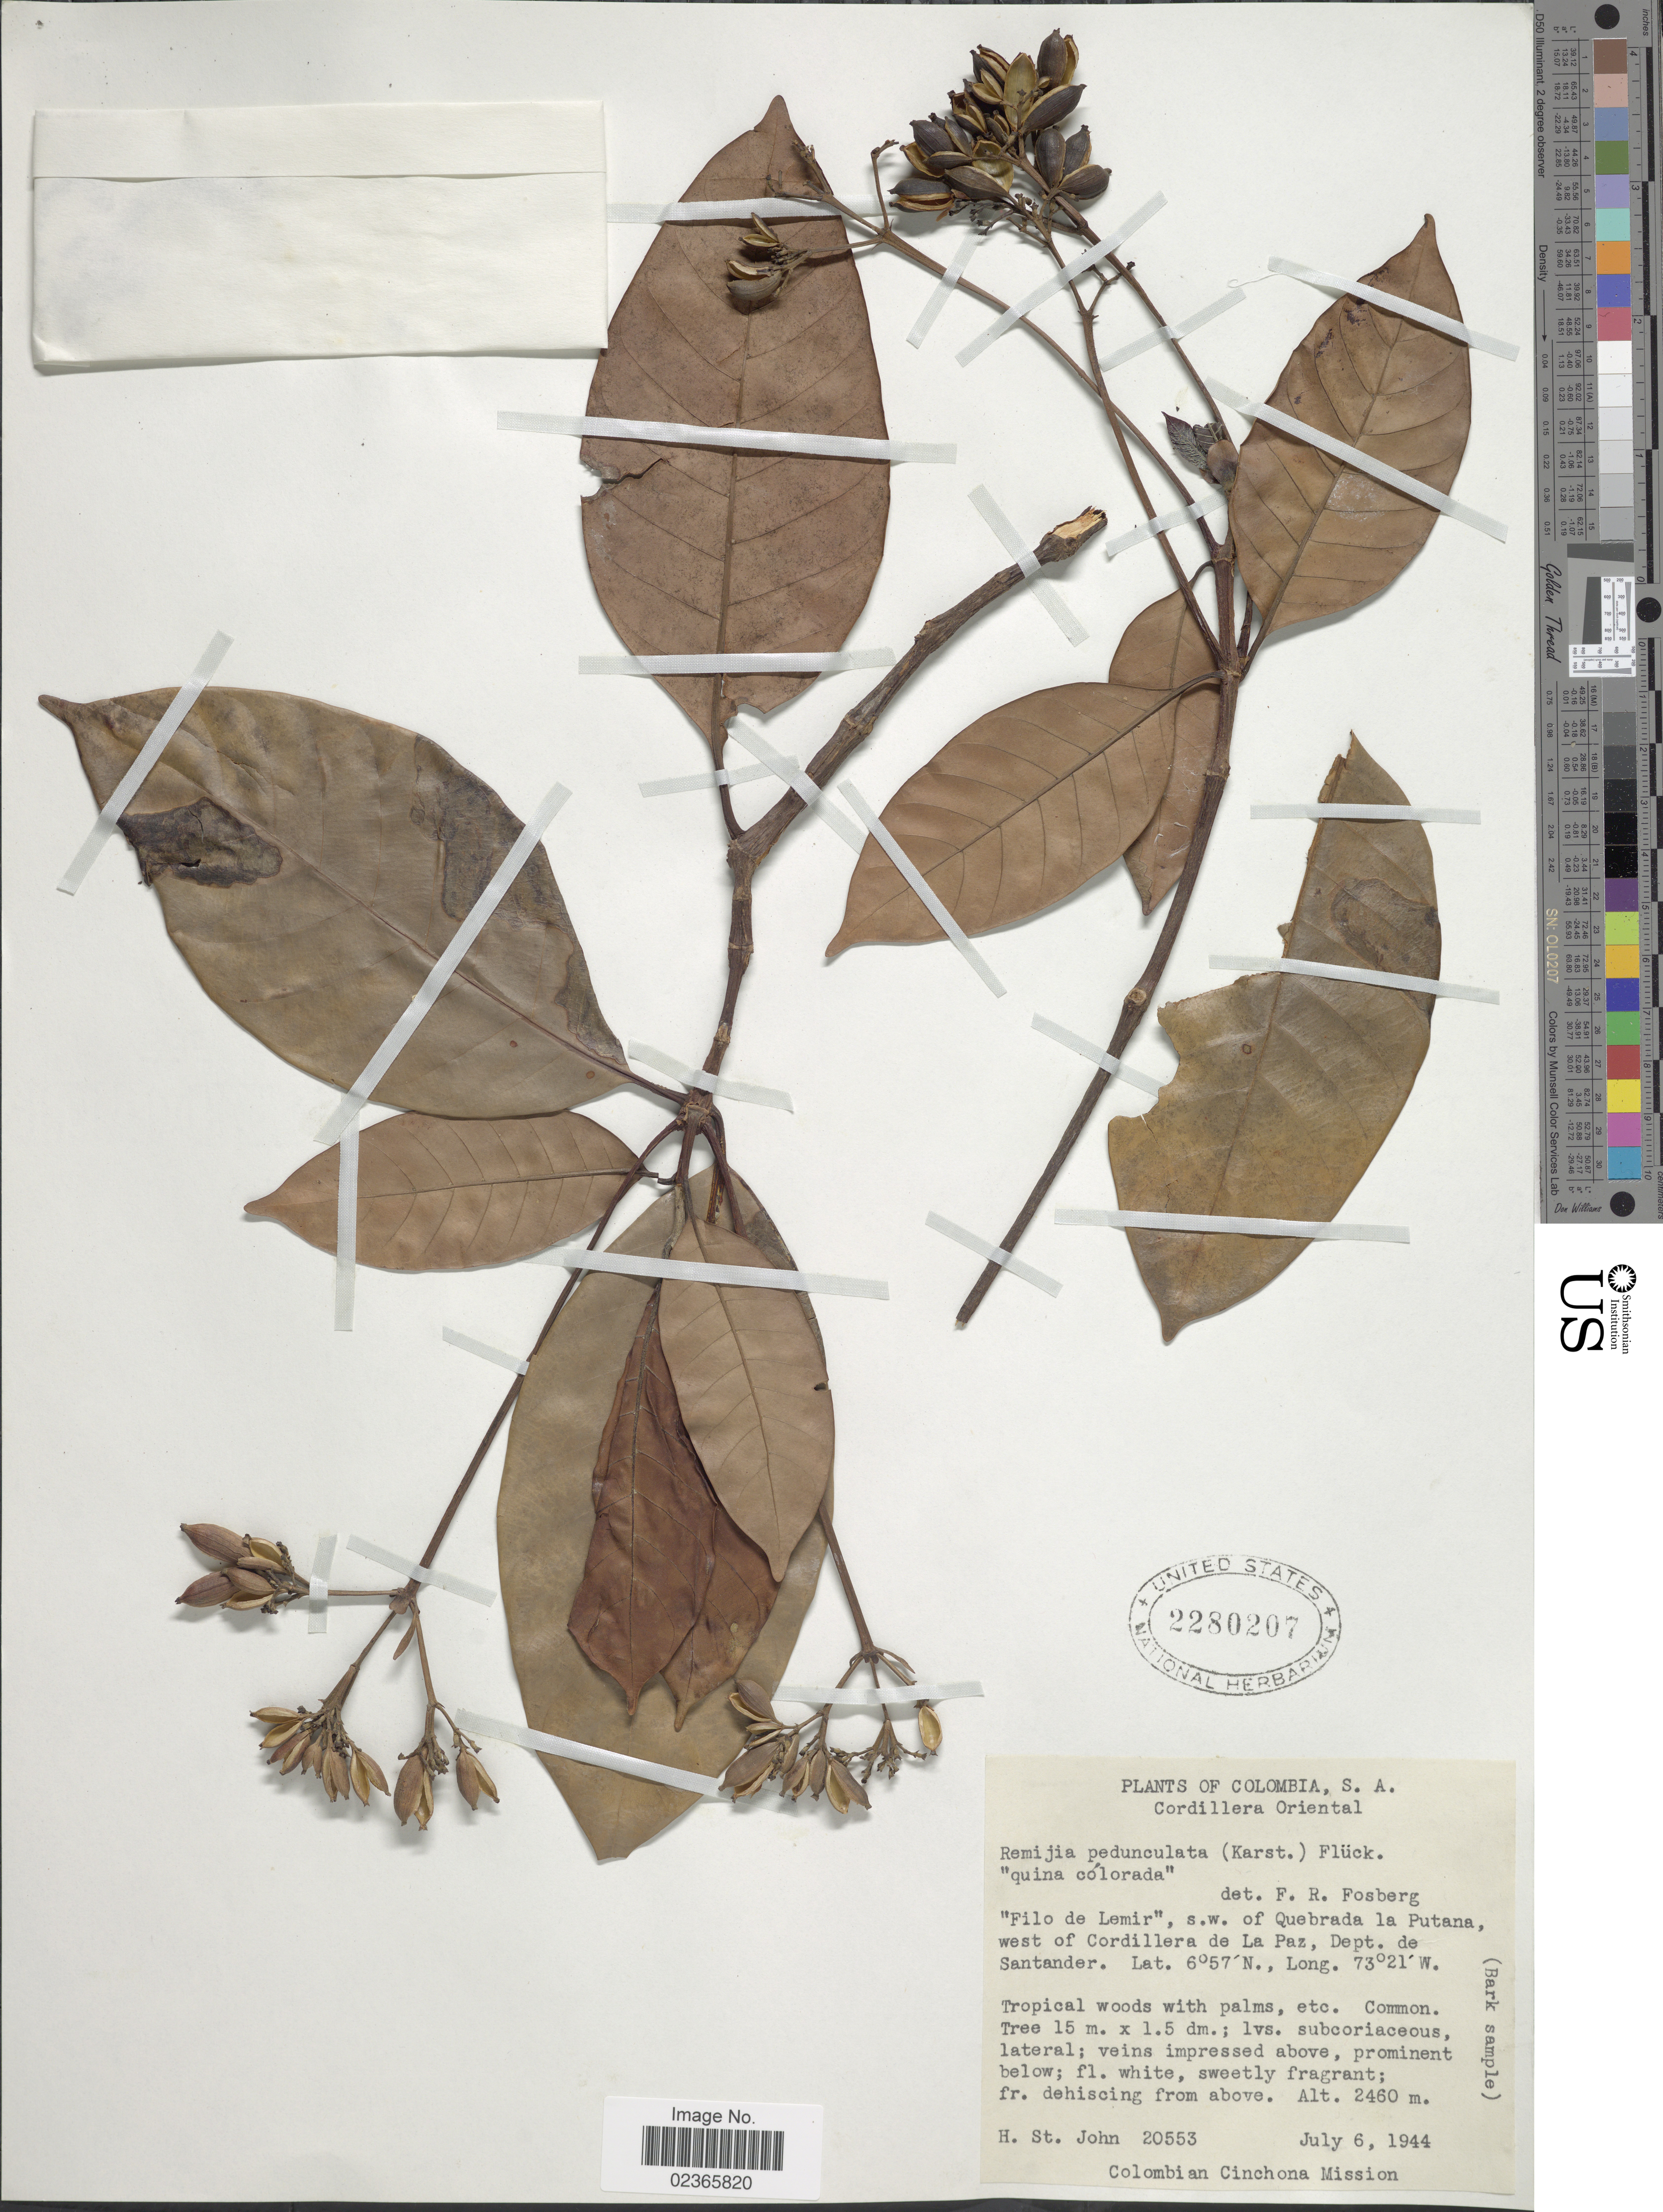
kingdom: Plantae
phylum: Tracheophyta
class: Magnoliopsida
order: Gentianales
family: Rubiaceae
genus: Remijia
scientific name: Remijia pedunculata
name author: (H. Karst.) Fluck.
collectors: H. St. John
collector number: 20553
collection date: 1944-07-06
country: Colombia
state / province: Santander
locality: Cordillera Oriental, "Filo de Lemir" , s.w. of Quebrada la Putana, west of Cordillera de La Paz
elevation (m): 2460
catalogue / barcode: US 2280207